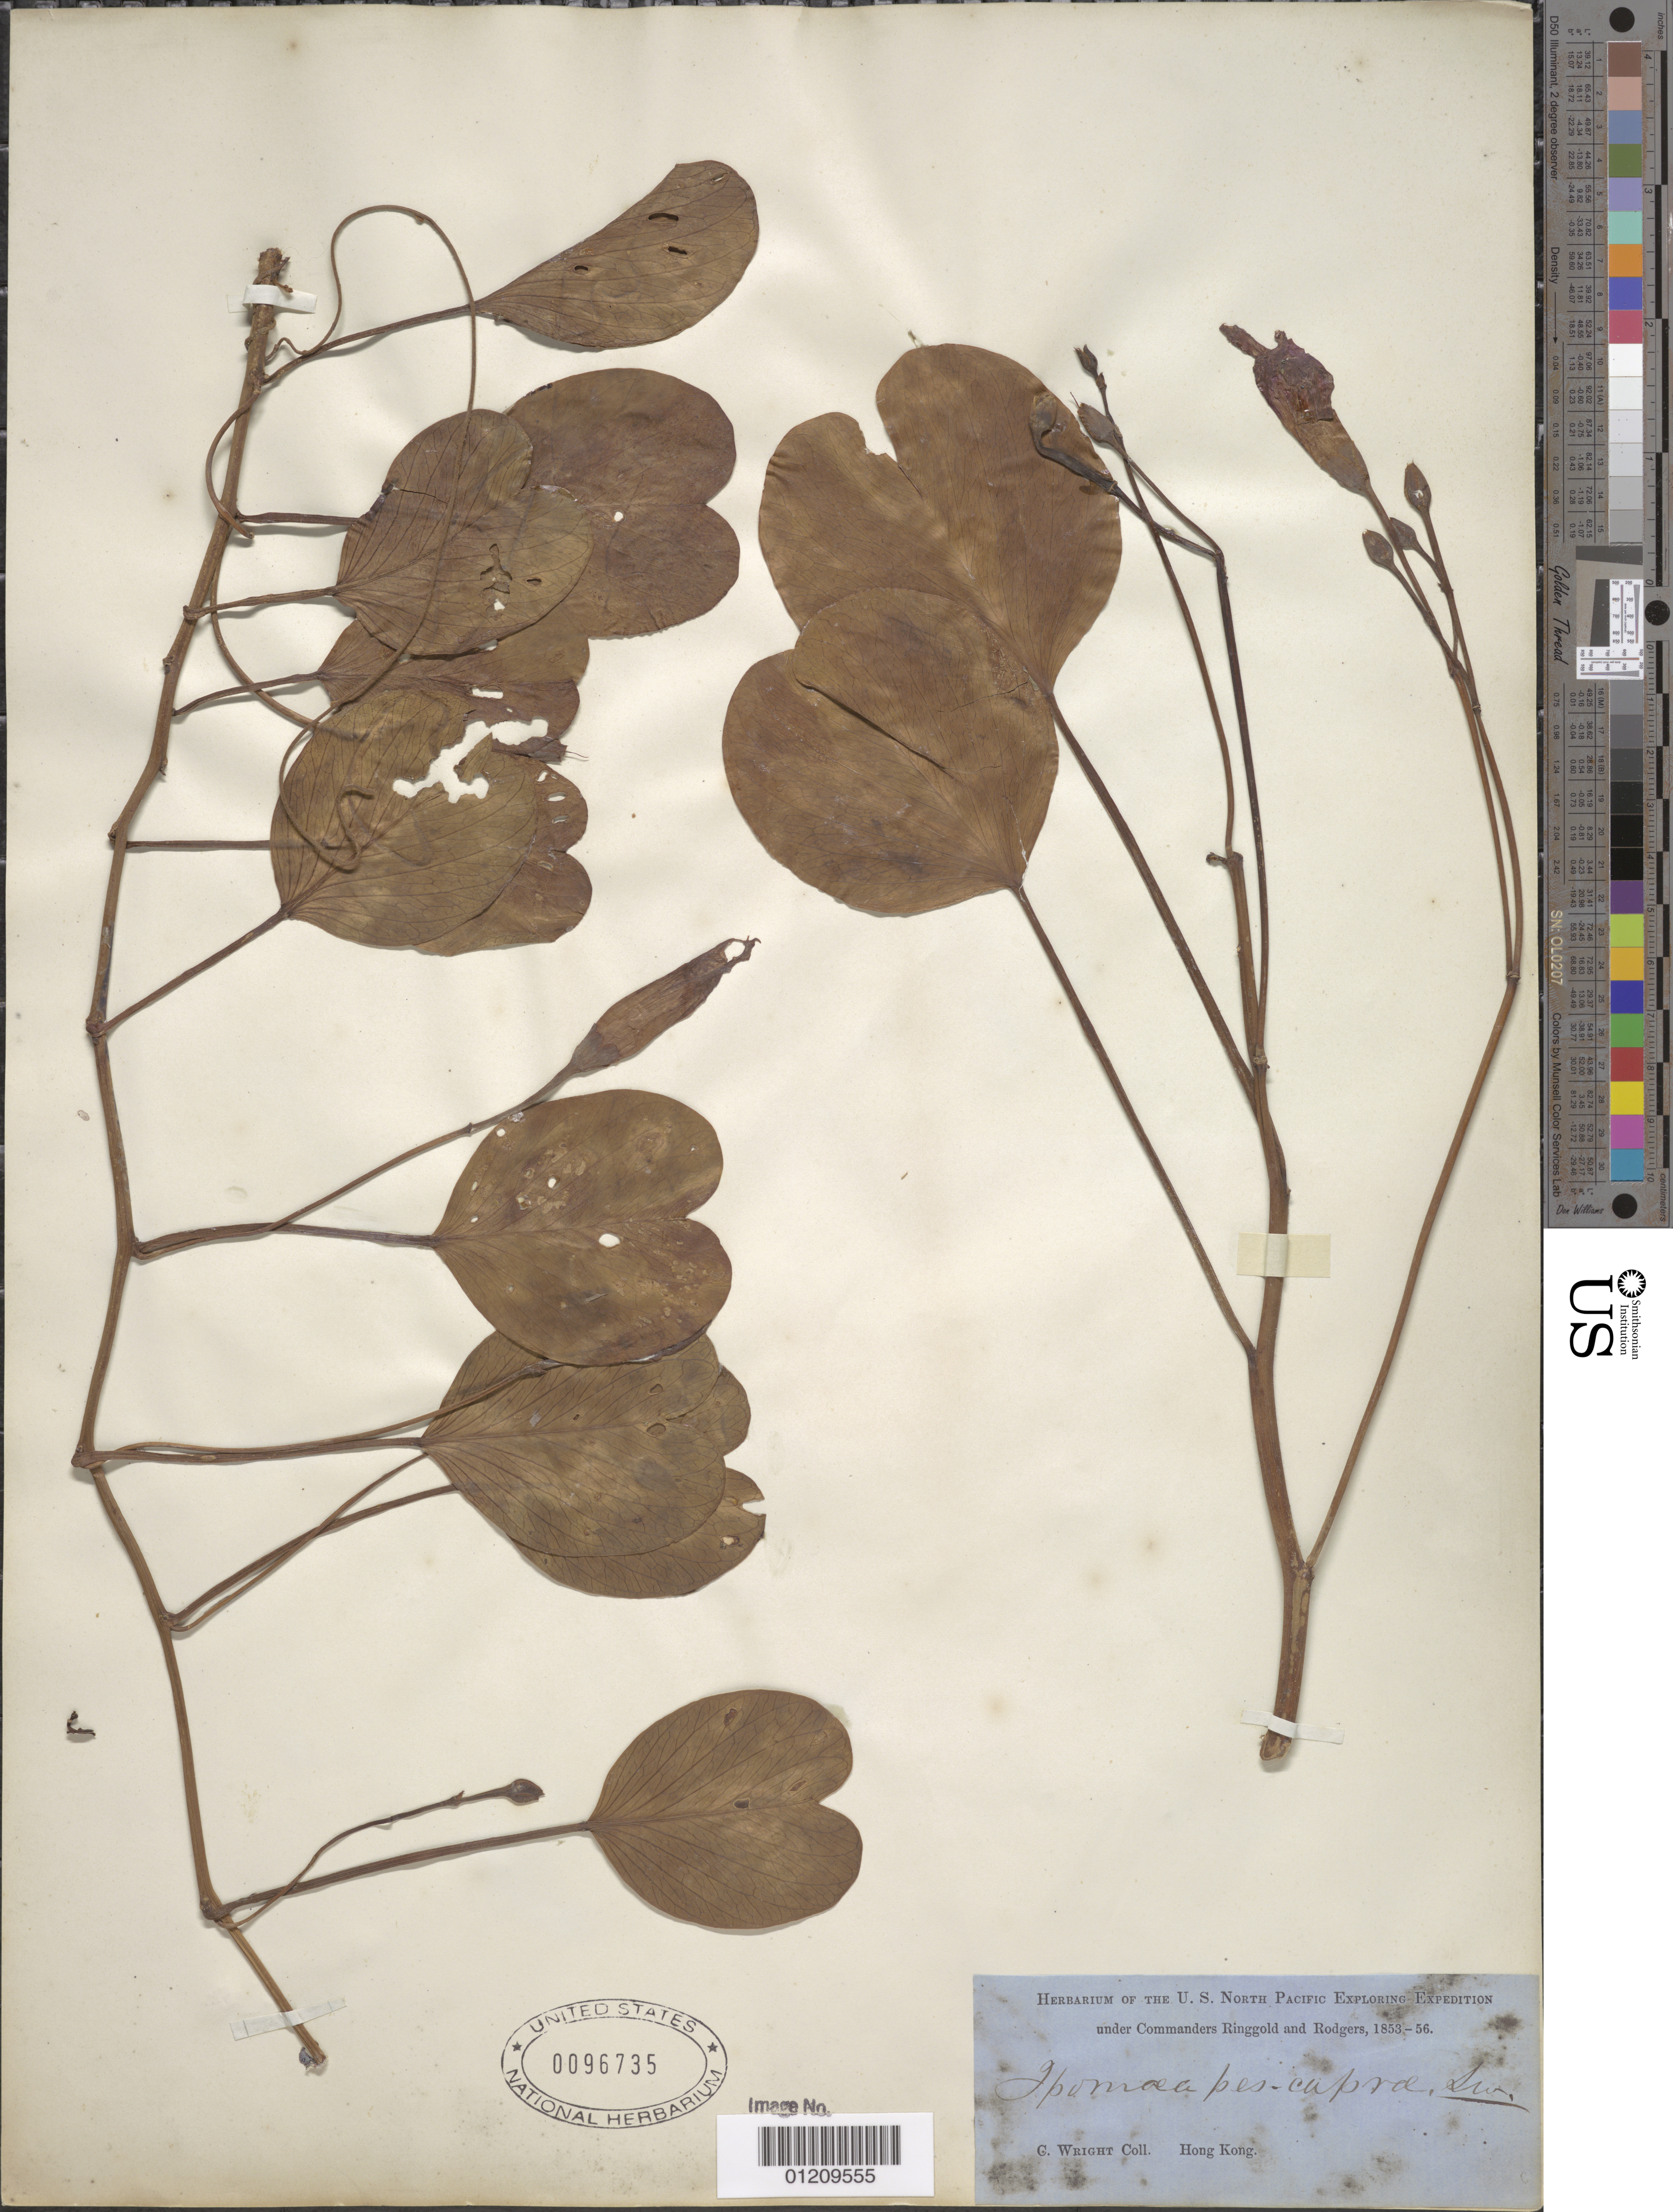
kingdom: Plantae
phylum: Tracheophyta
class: Magnoliopsida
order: Solanales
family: Convolvulaceae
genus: Ipomoea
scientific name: Ipomoea pes-caprae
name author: (L.) R. Br.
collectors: C. Wright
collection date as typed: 1853 to -- -- 1856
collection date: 1853/1856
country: China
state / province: Hong Kong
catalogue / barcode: US 96735